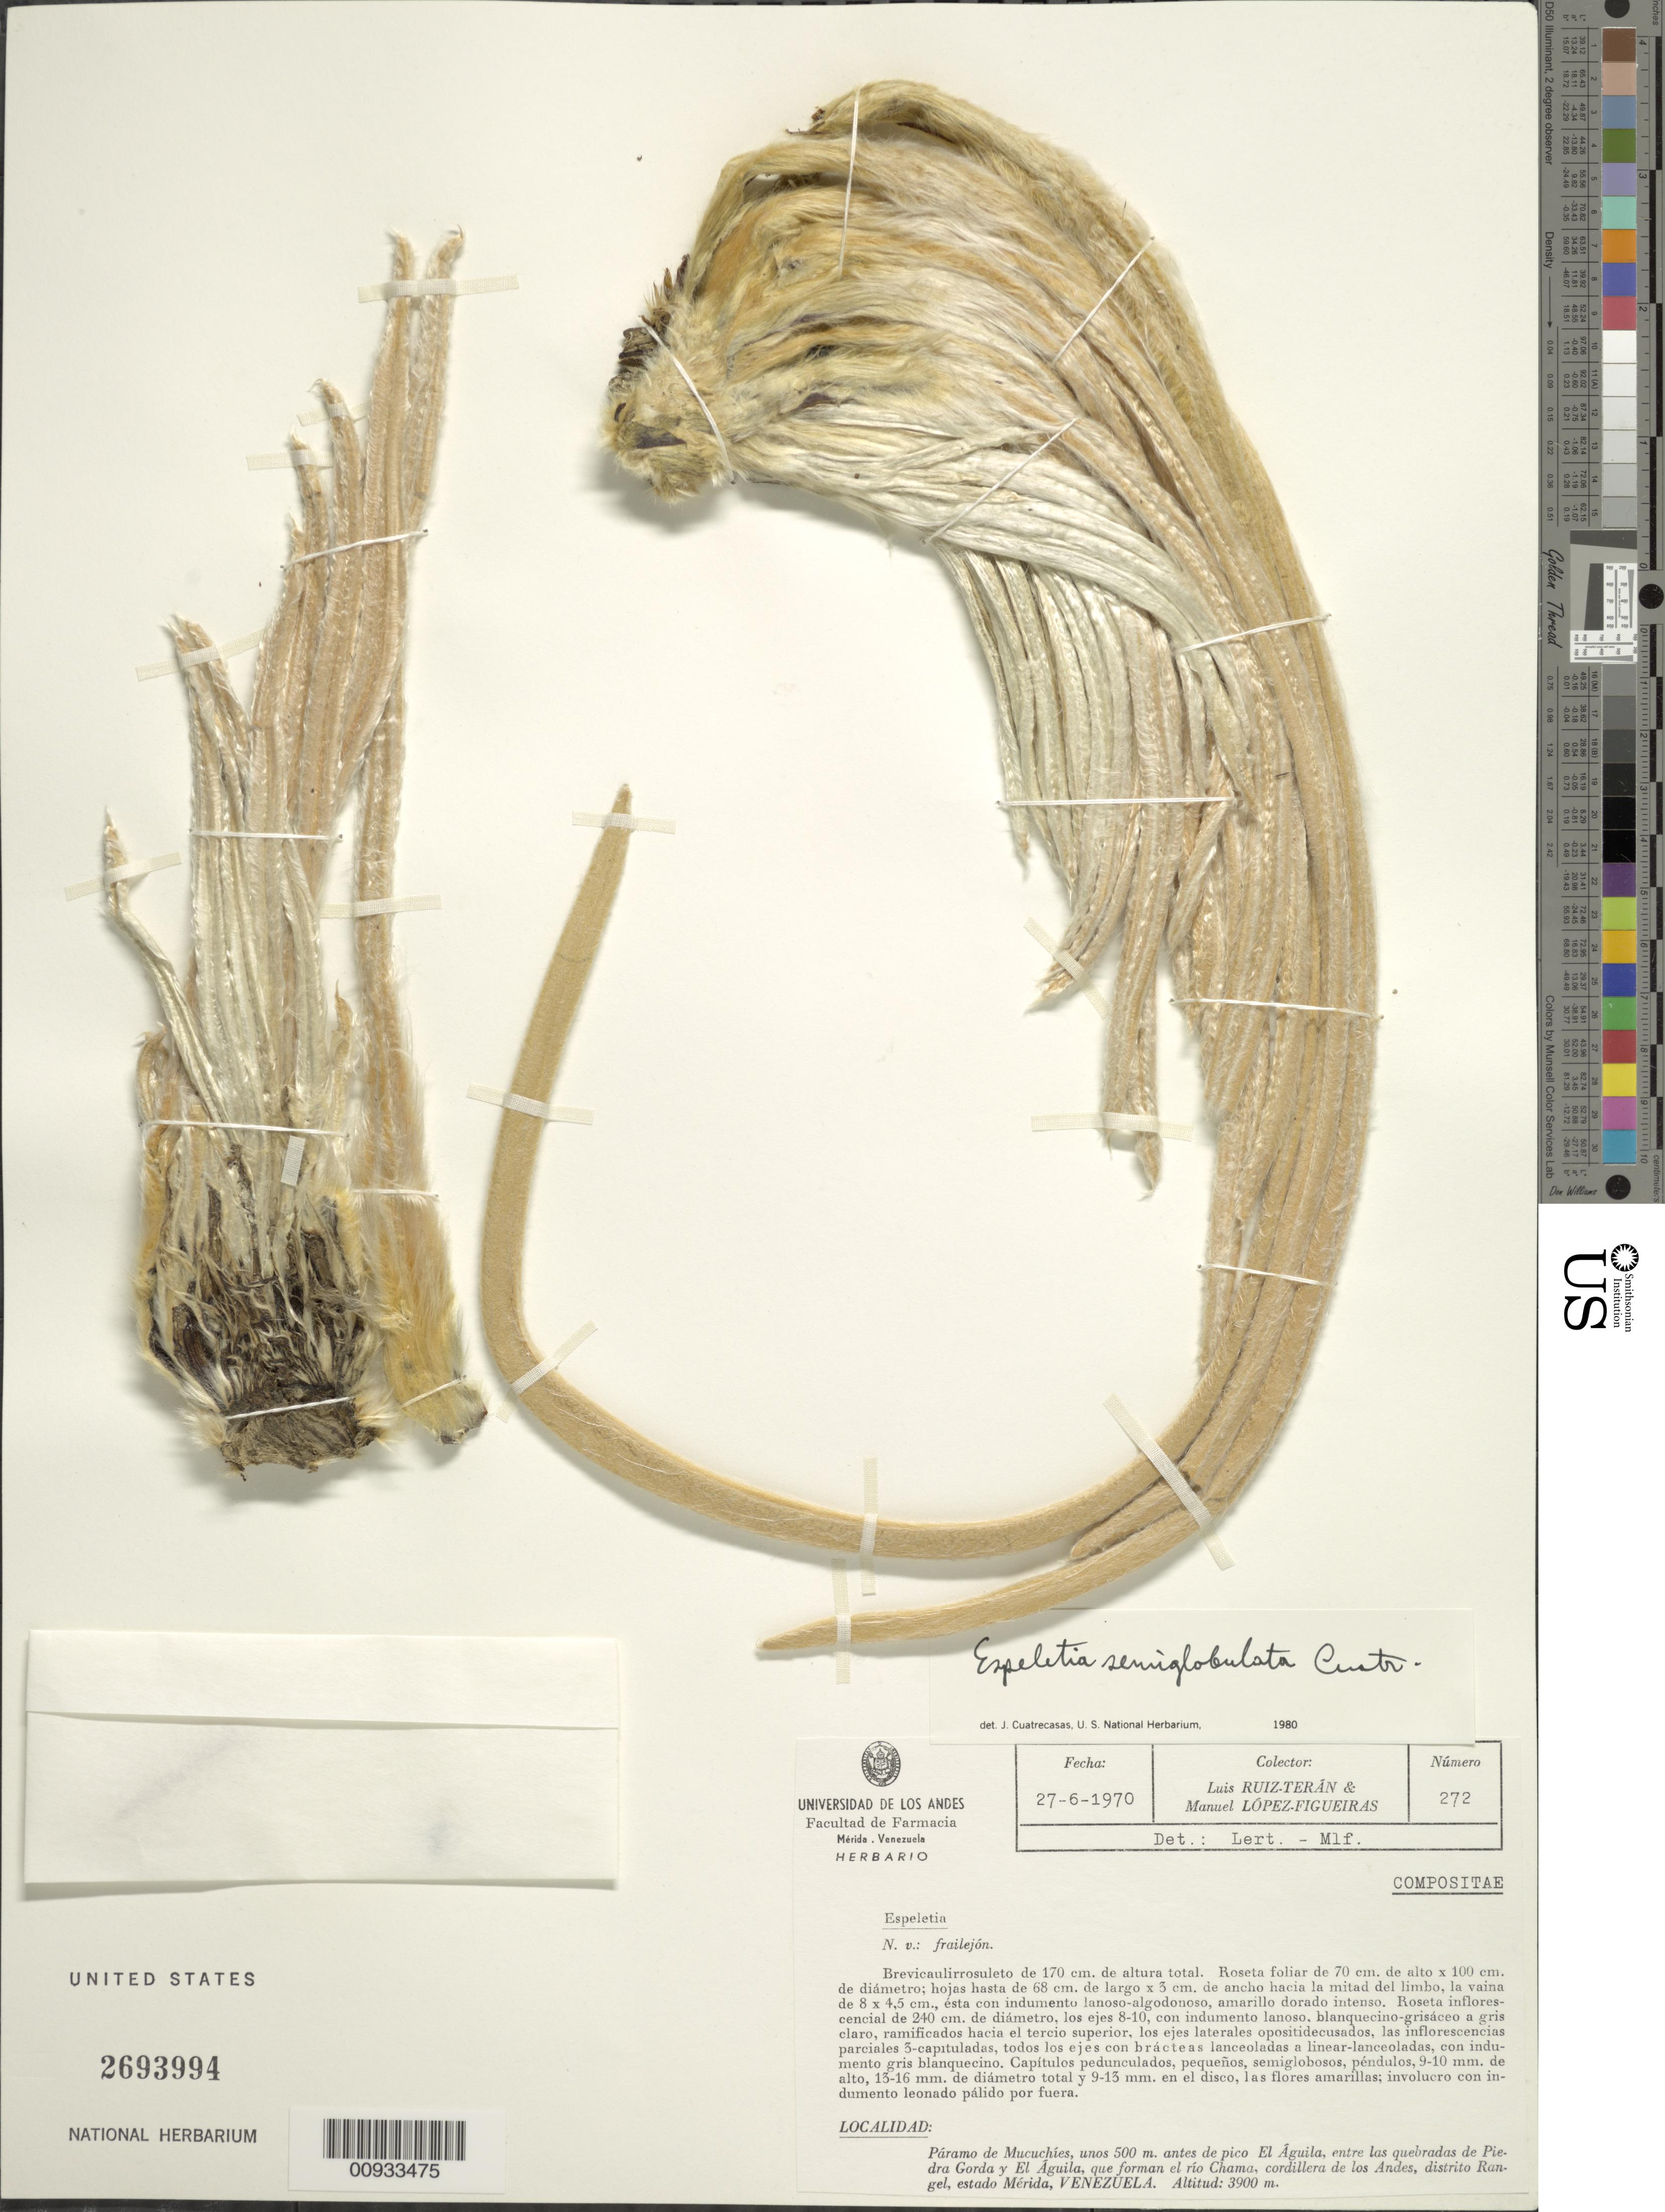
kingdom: Plantae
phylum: Tracheophyta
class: Magnoliopsida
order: Asterales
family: Asteraceae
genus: Espeletia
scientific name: Espeletia semiglobulata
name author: Cuatrec.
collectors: L. Teran & M. López Figueiras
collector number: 272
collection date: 1970-06-27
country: Venezuela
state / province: Mérida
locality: Paramo de Mucuchies, unos 500 m. antes de pico El Aguila, entre las quebradas de Piedra Gorda y El Aguila, que forman el rio Chama, Cordillera de Los Andes, Distrito Rangel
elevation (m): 3900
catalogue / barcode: US 2693994